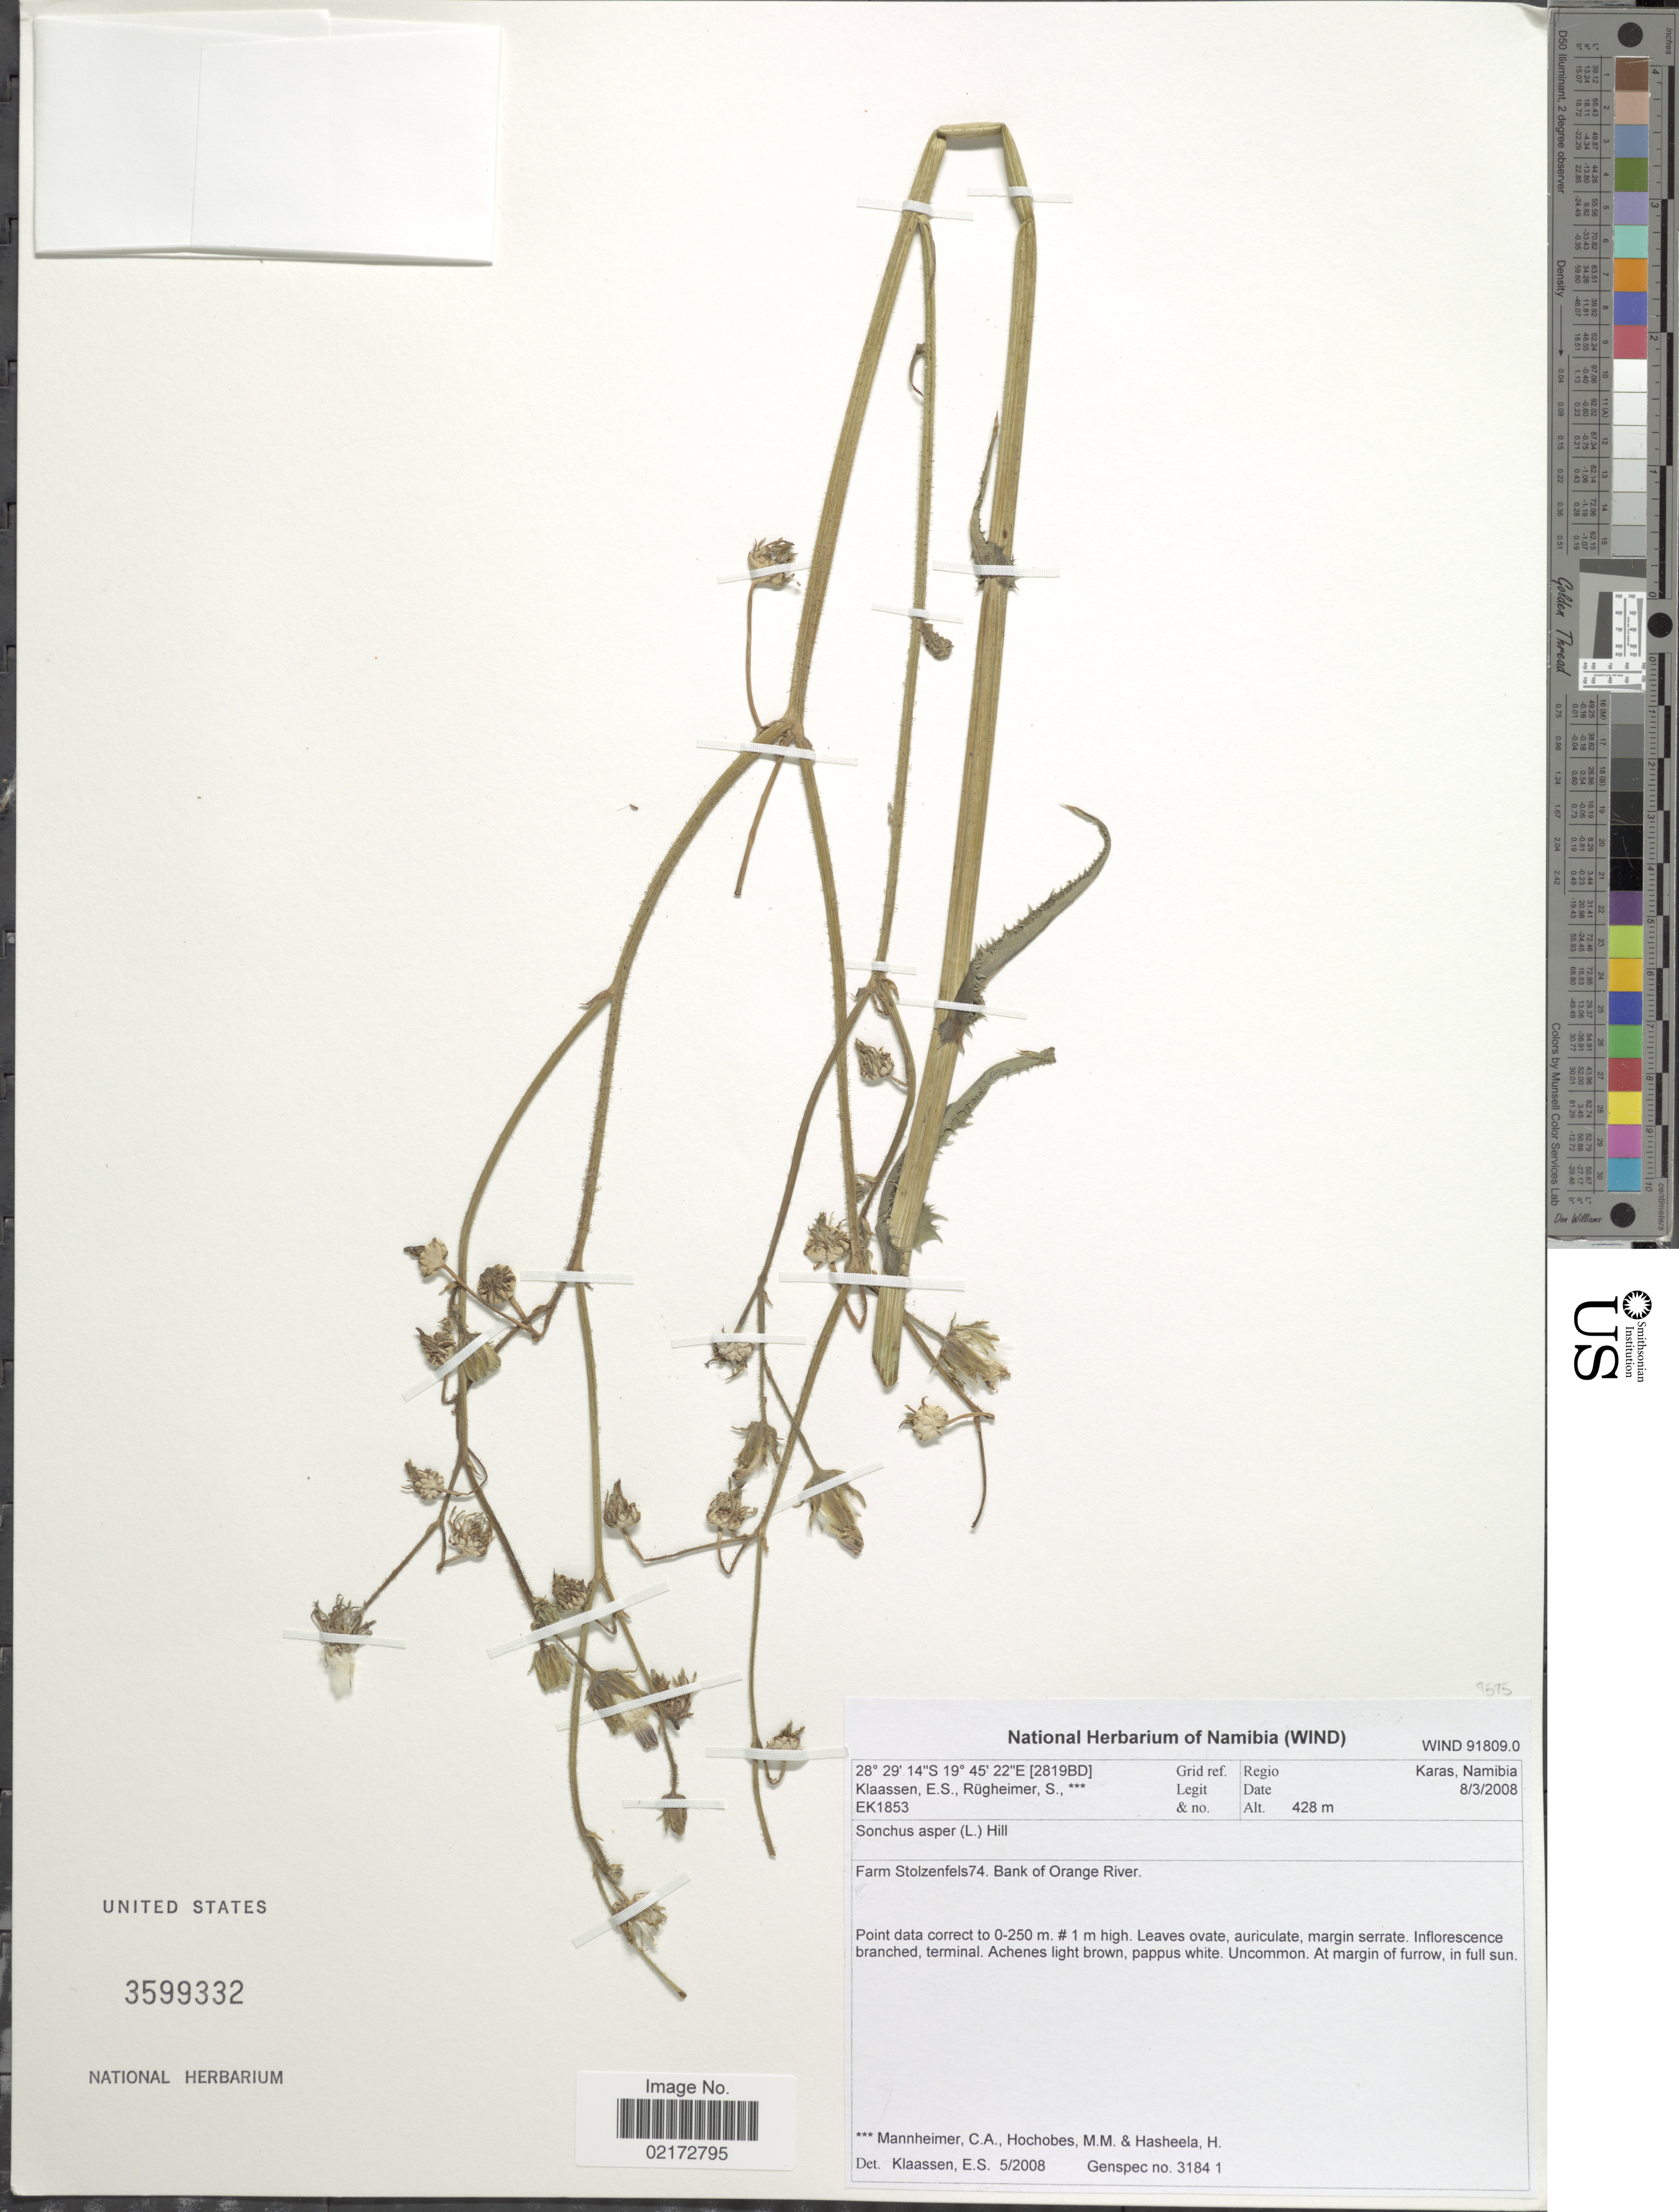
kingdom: Plantae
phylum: Tracheophyta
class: Magnoliopsida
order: Asterales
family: Asteraceae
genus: Sonchus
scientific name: Sonchus asper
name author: (L.) Hill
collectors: E. S. Klaassen & S. Rugheimer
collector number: EK1853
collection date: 2008-03-08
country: Namibia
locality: Karas. Farm Stolzenfels 74. Bank of Orange River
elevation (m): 428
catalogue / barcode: US 3599332